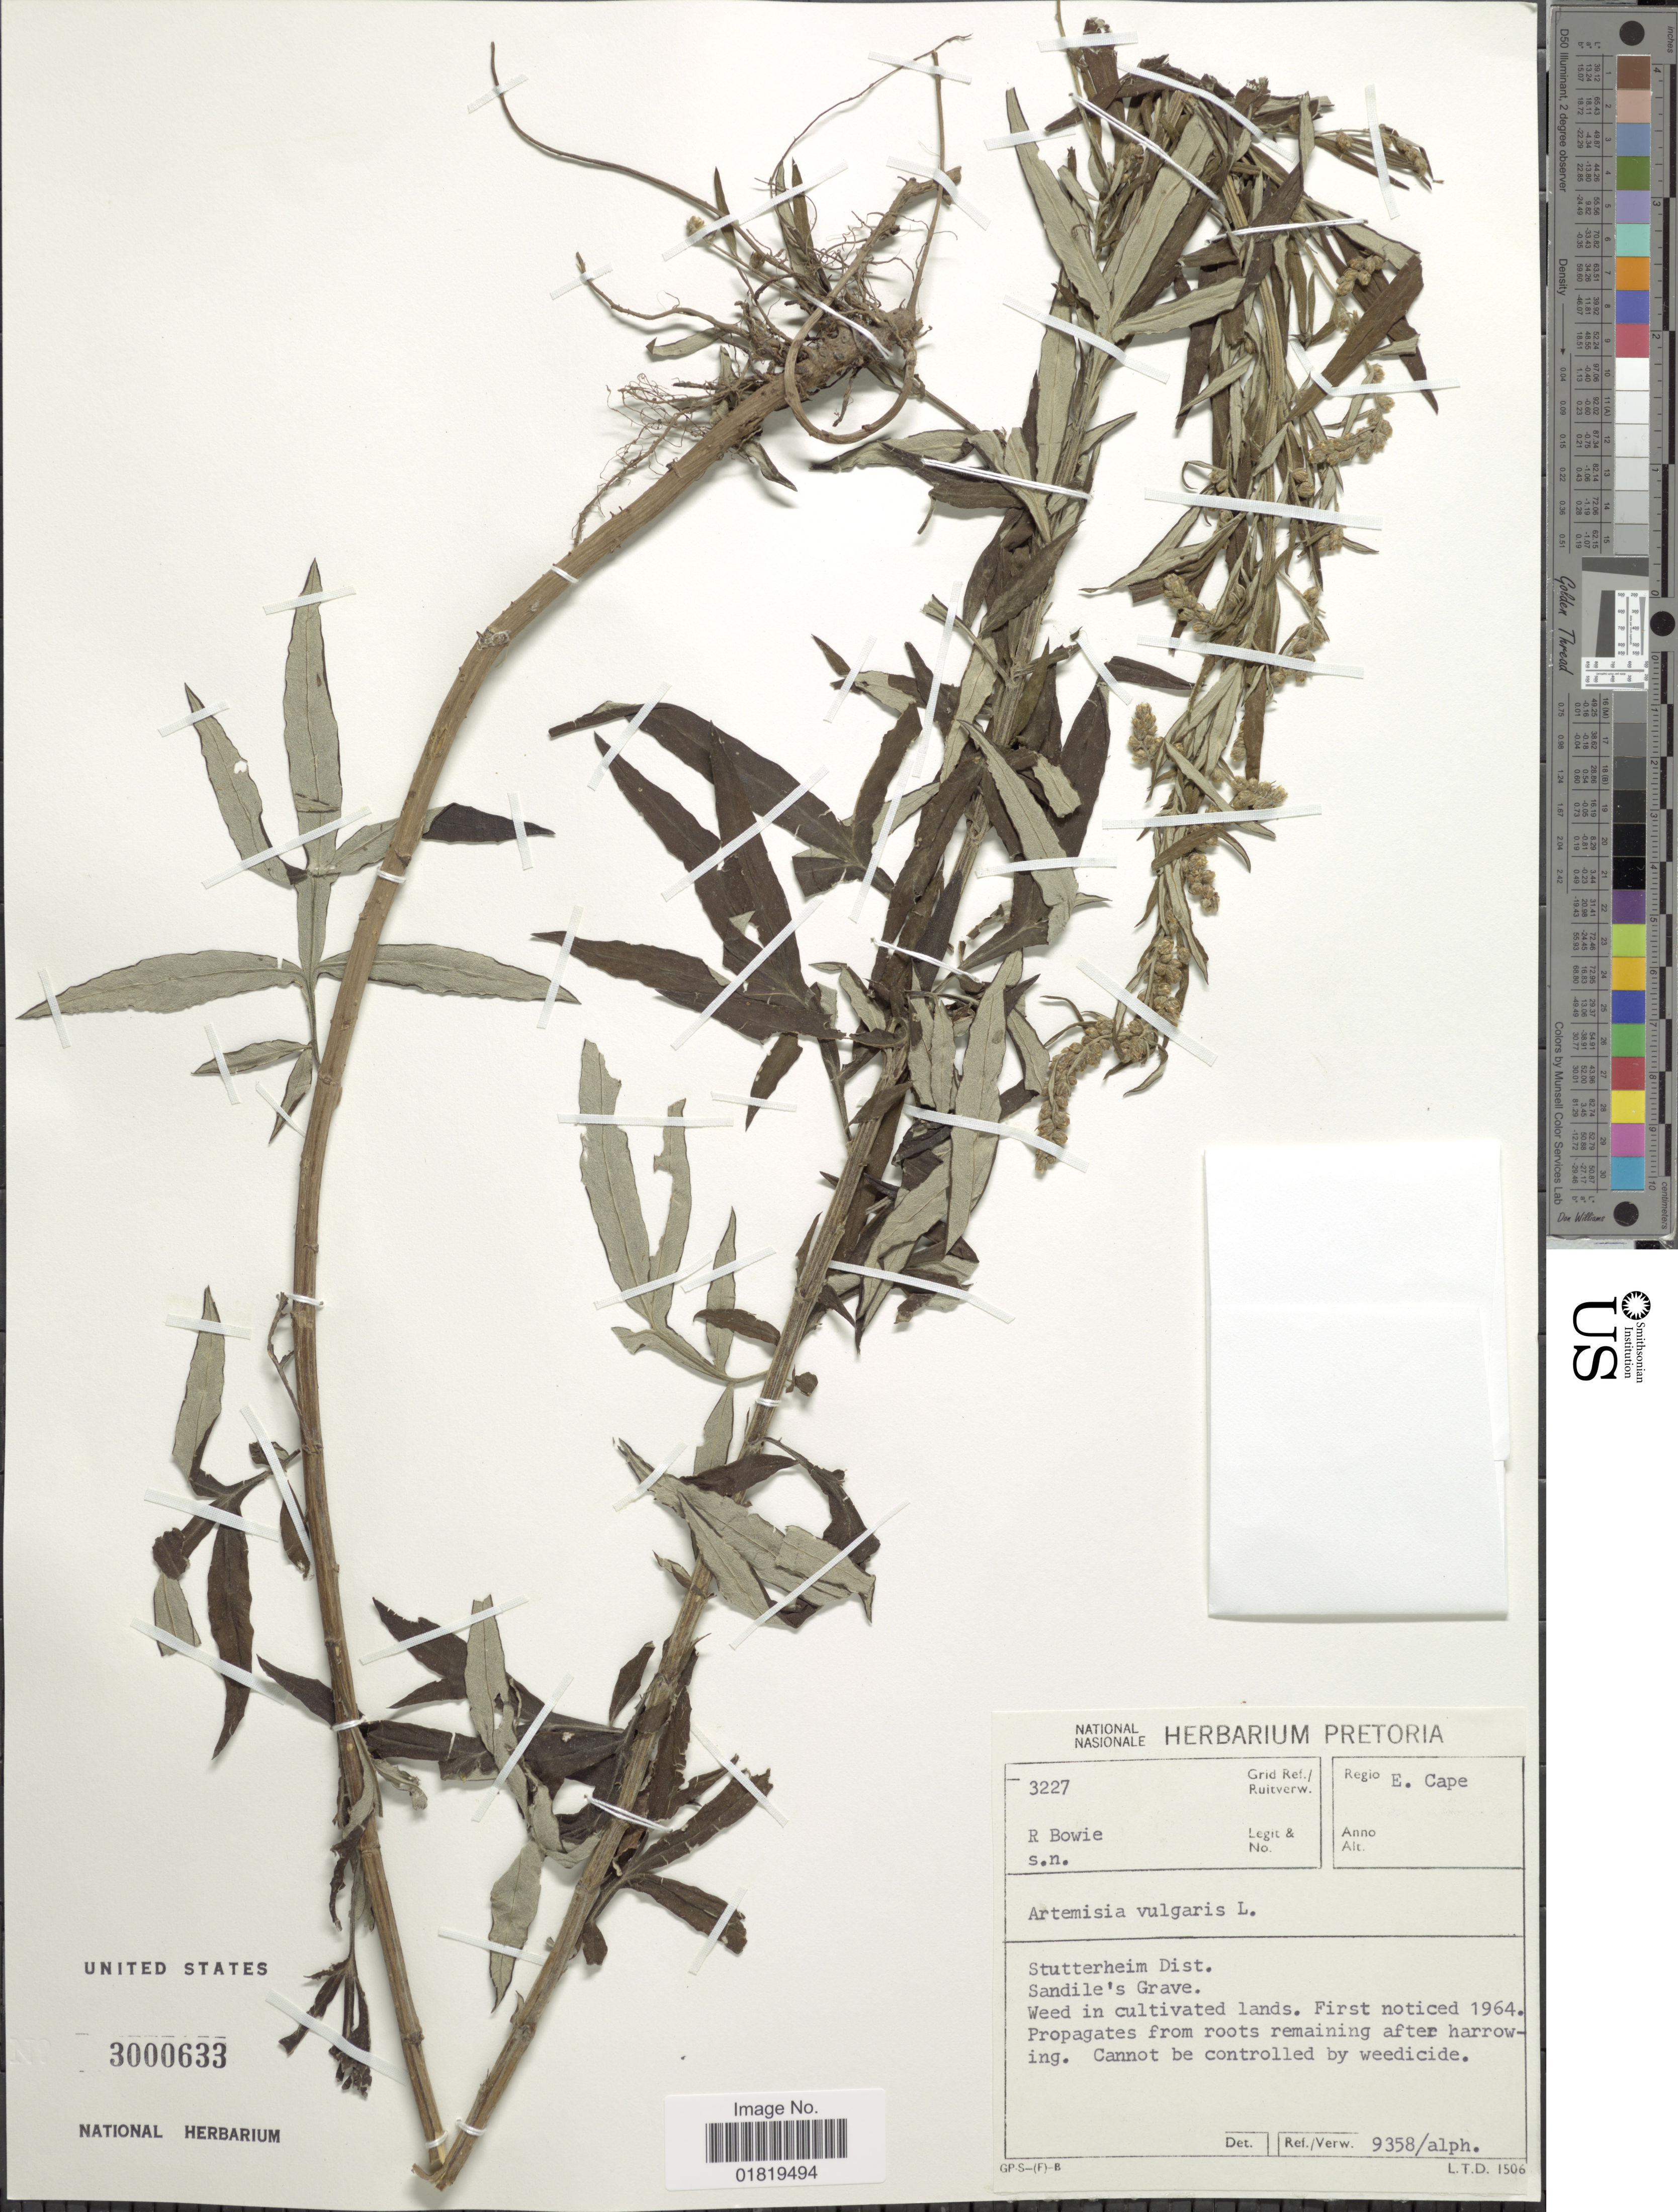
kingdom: Plantae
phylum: Tracheophyta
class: Magnoliopsida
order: Asterales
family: Asteraceae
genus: Artemisia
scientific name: Artemisia vulgaris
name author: L.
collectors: R. Bowie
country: South Africa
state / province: Eastern Cape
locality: E. Cape, Stutterheim Dist., Sandiles Grave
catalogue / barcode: US 3000633